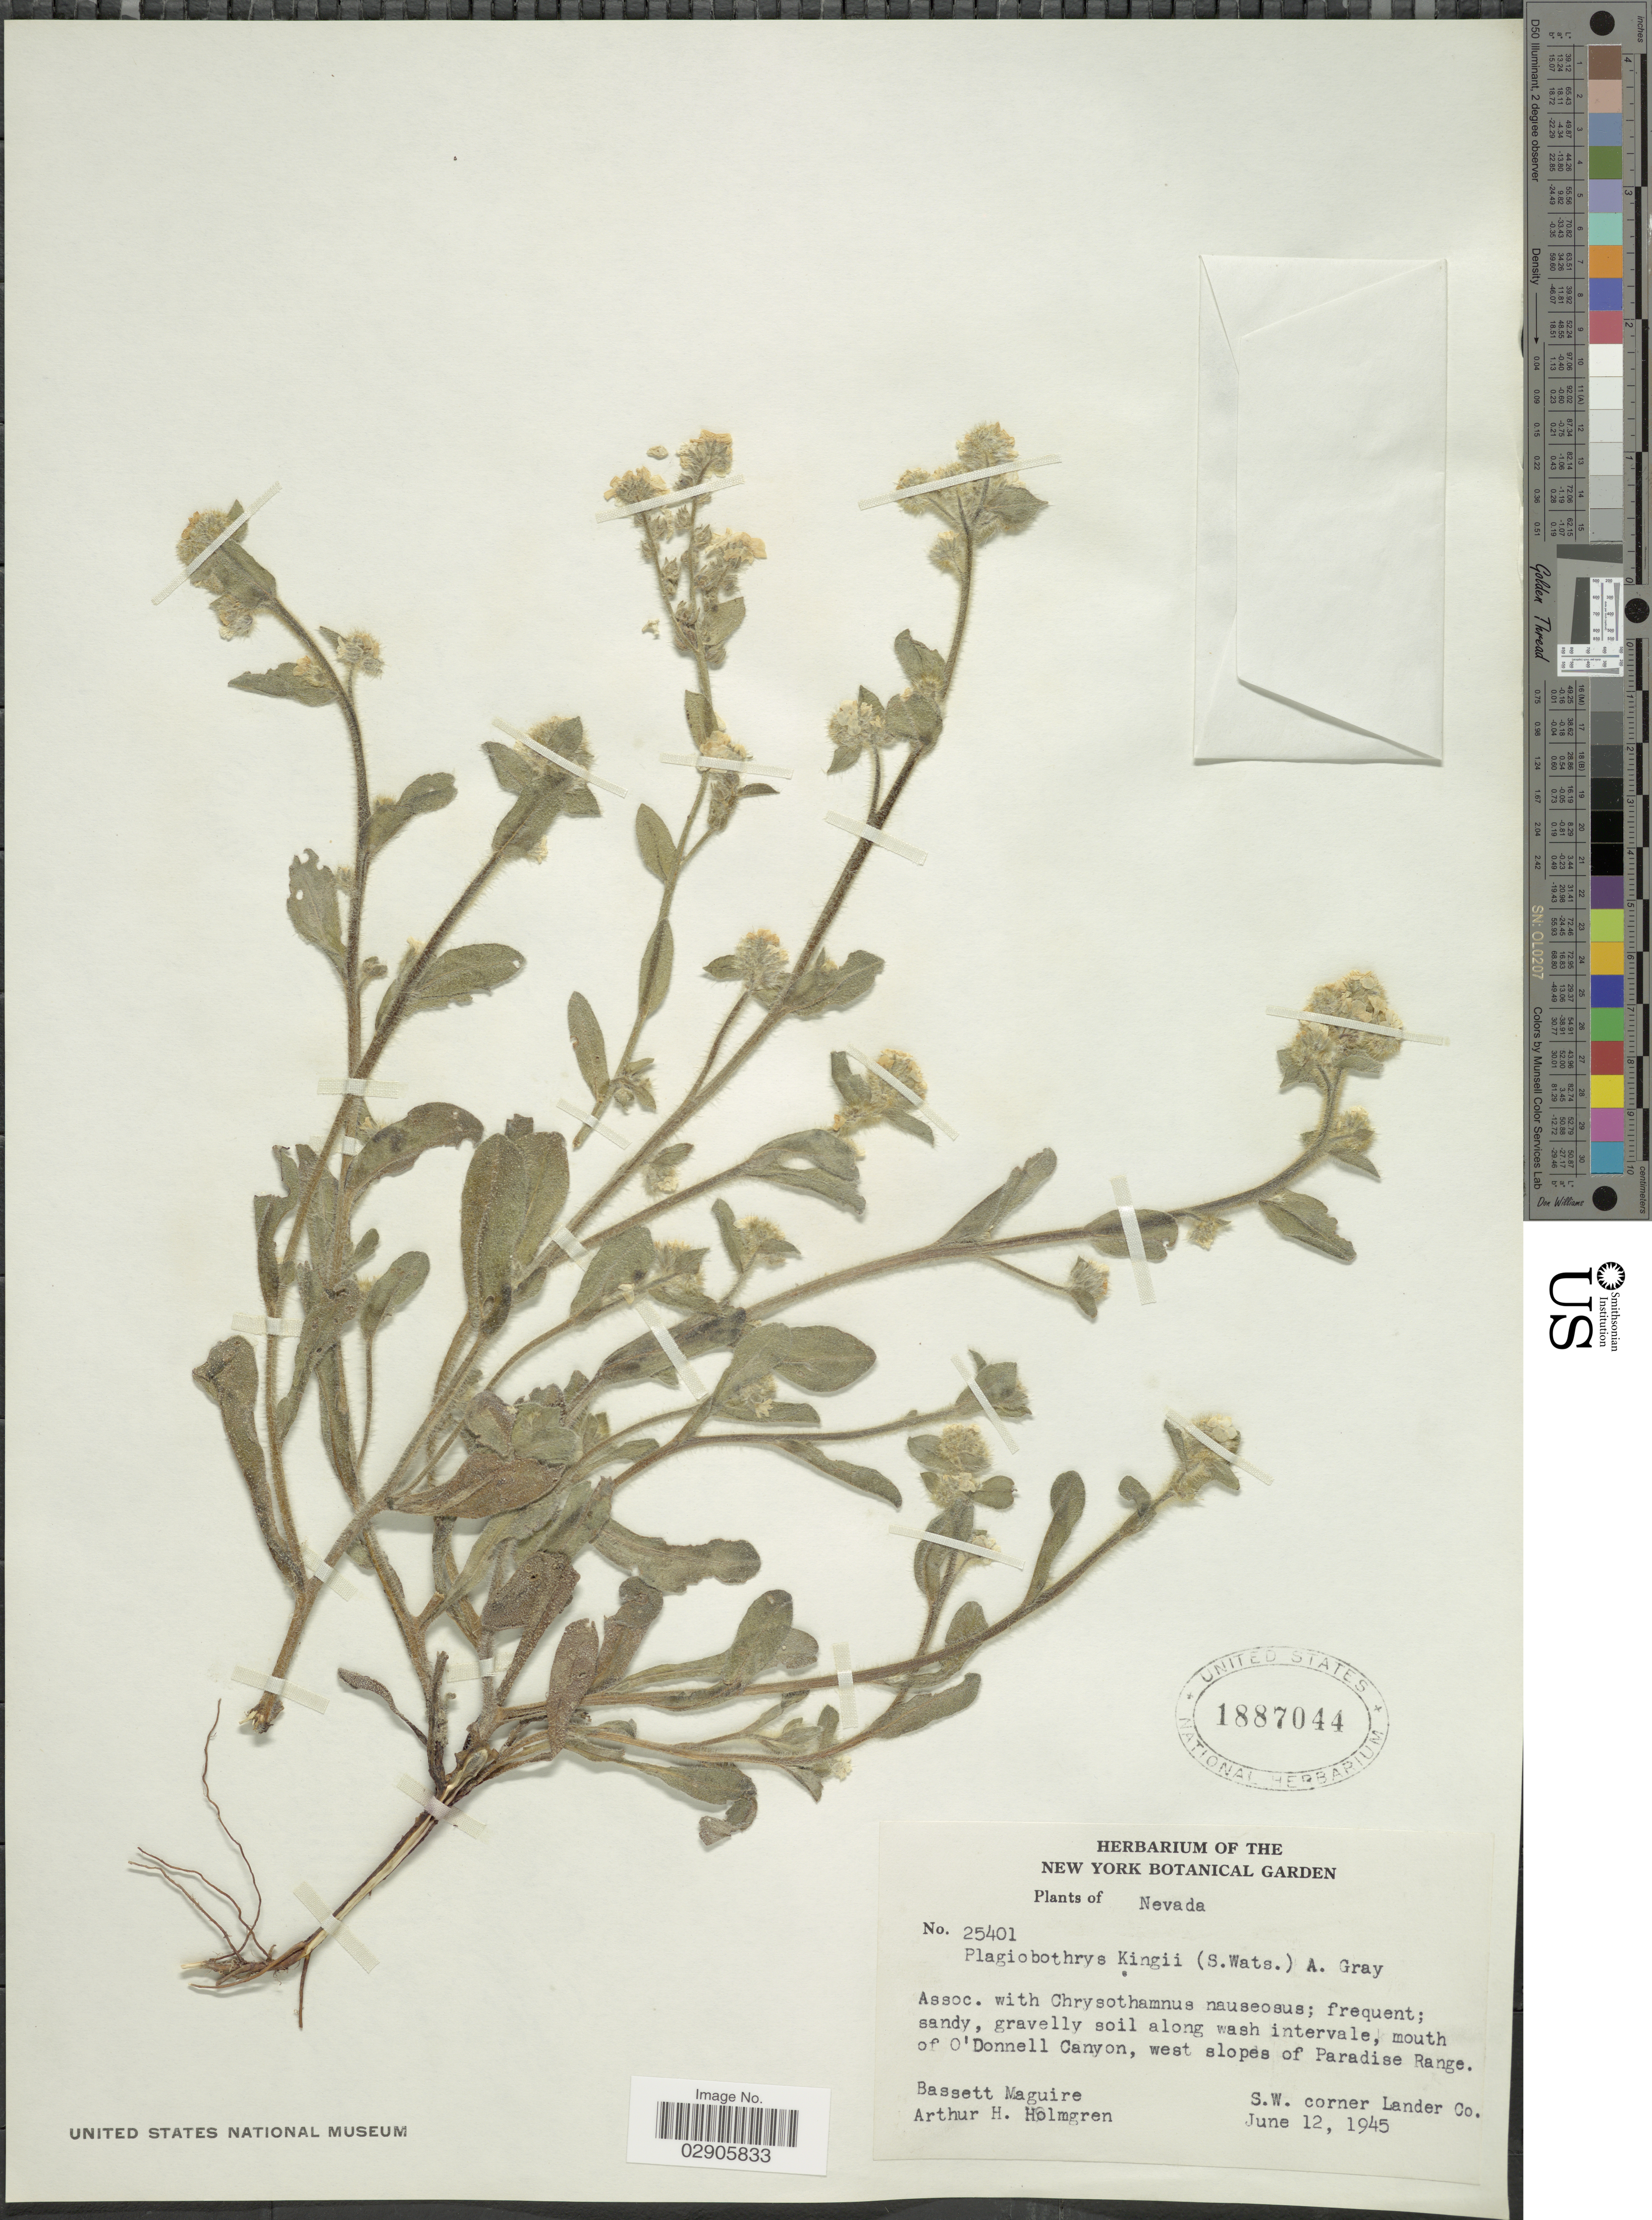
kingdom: Plantae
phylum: Tracheophyta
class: Magnoliopsida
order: Boraginales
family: Boraginaceae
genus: Plagiobothrys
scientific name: Plagiobothrys kingii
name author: (S. Watson) A. Gray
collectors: B. Maguire & A. H. Holmgren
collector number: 25401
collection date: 1945-06-12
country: United States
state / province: Nevada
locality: Gravelly soil along was intervale, mouth of O'Donnell Canyon, west slopes of Paradise Range. S.W. corner Lander Co.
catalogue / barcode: US 1887044